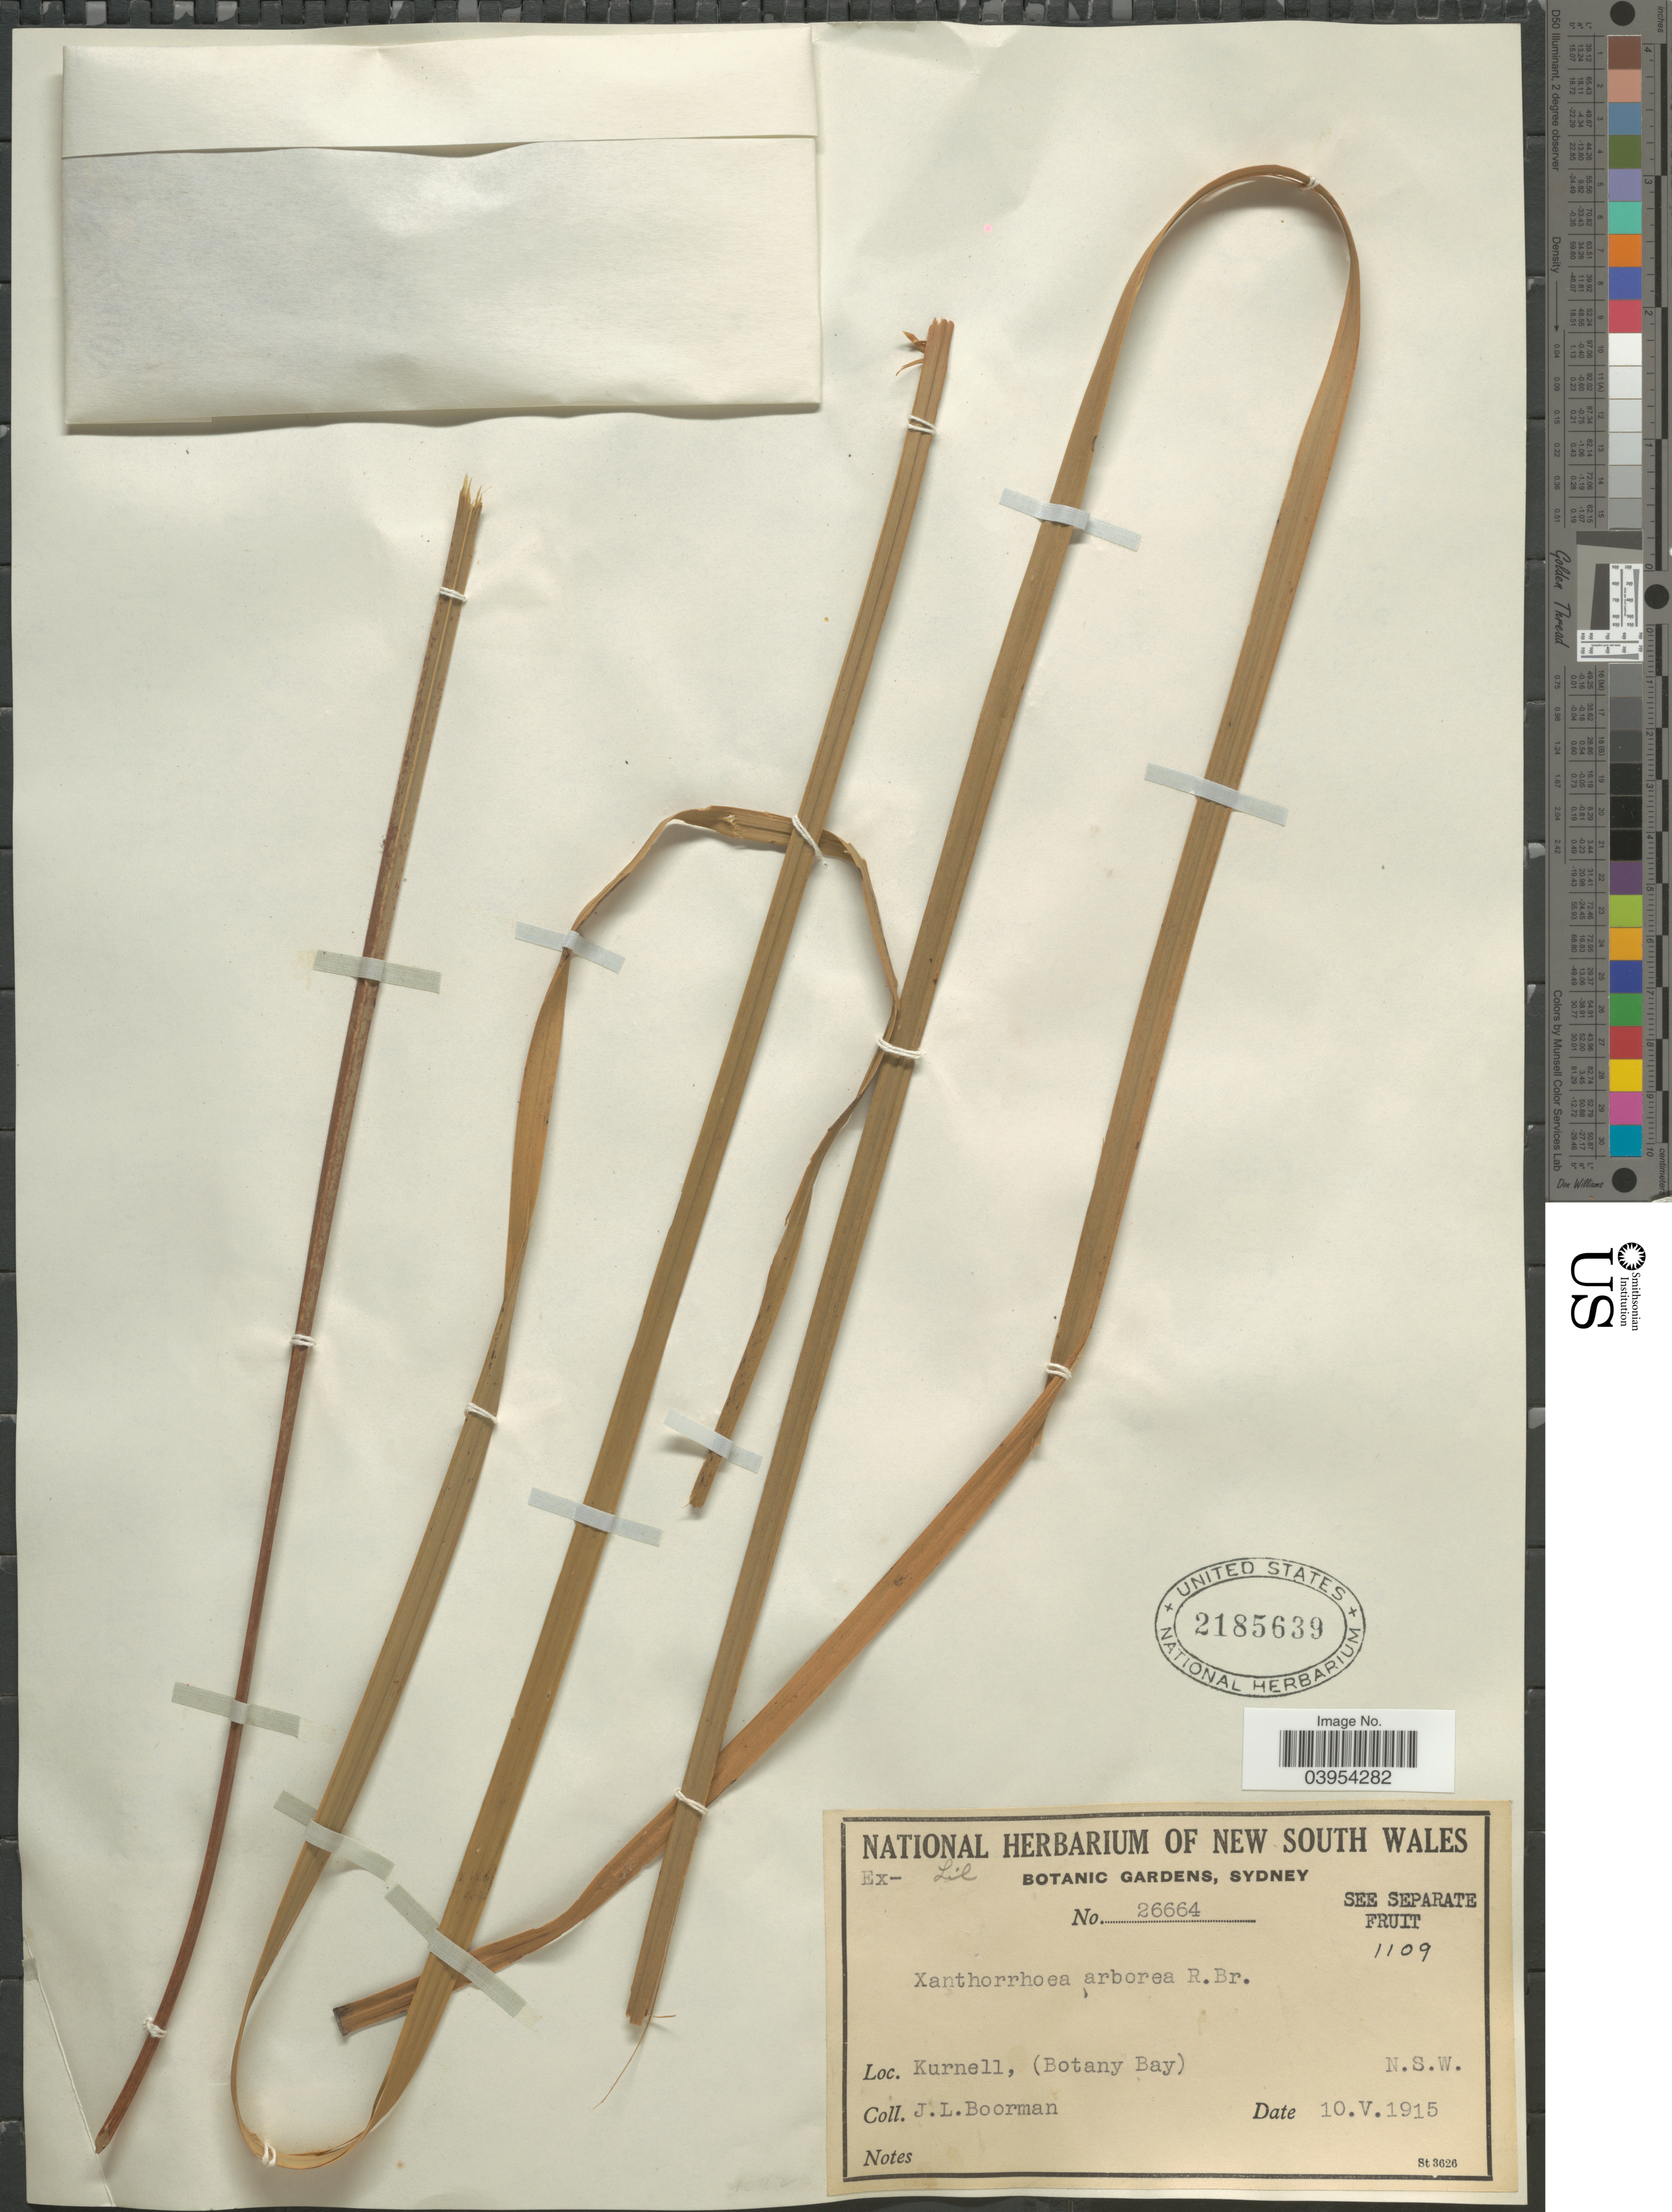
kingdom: Plantae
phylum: Tracheophyta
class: Liliopsida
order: Asparagales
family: Asphodelaceae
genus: Xanthorrhoea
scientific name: Xanthorrhoea arborea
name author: R. Br.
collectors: J. Boorman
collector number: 26664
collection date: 1915-05-10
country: Australia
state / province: New South Wales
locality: Kurnell, (Botany Bay).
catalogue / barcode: US 2185639